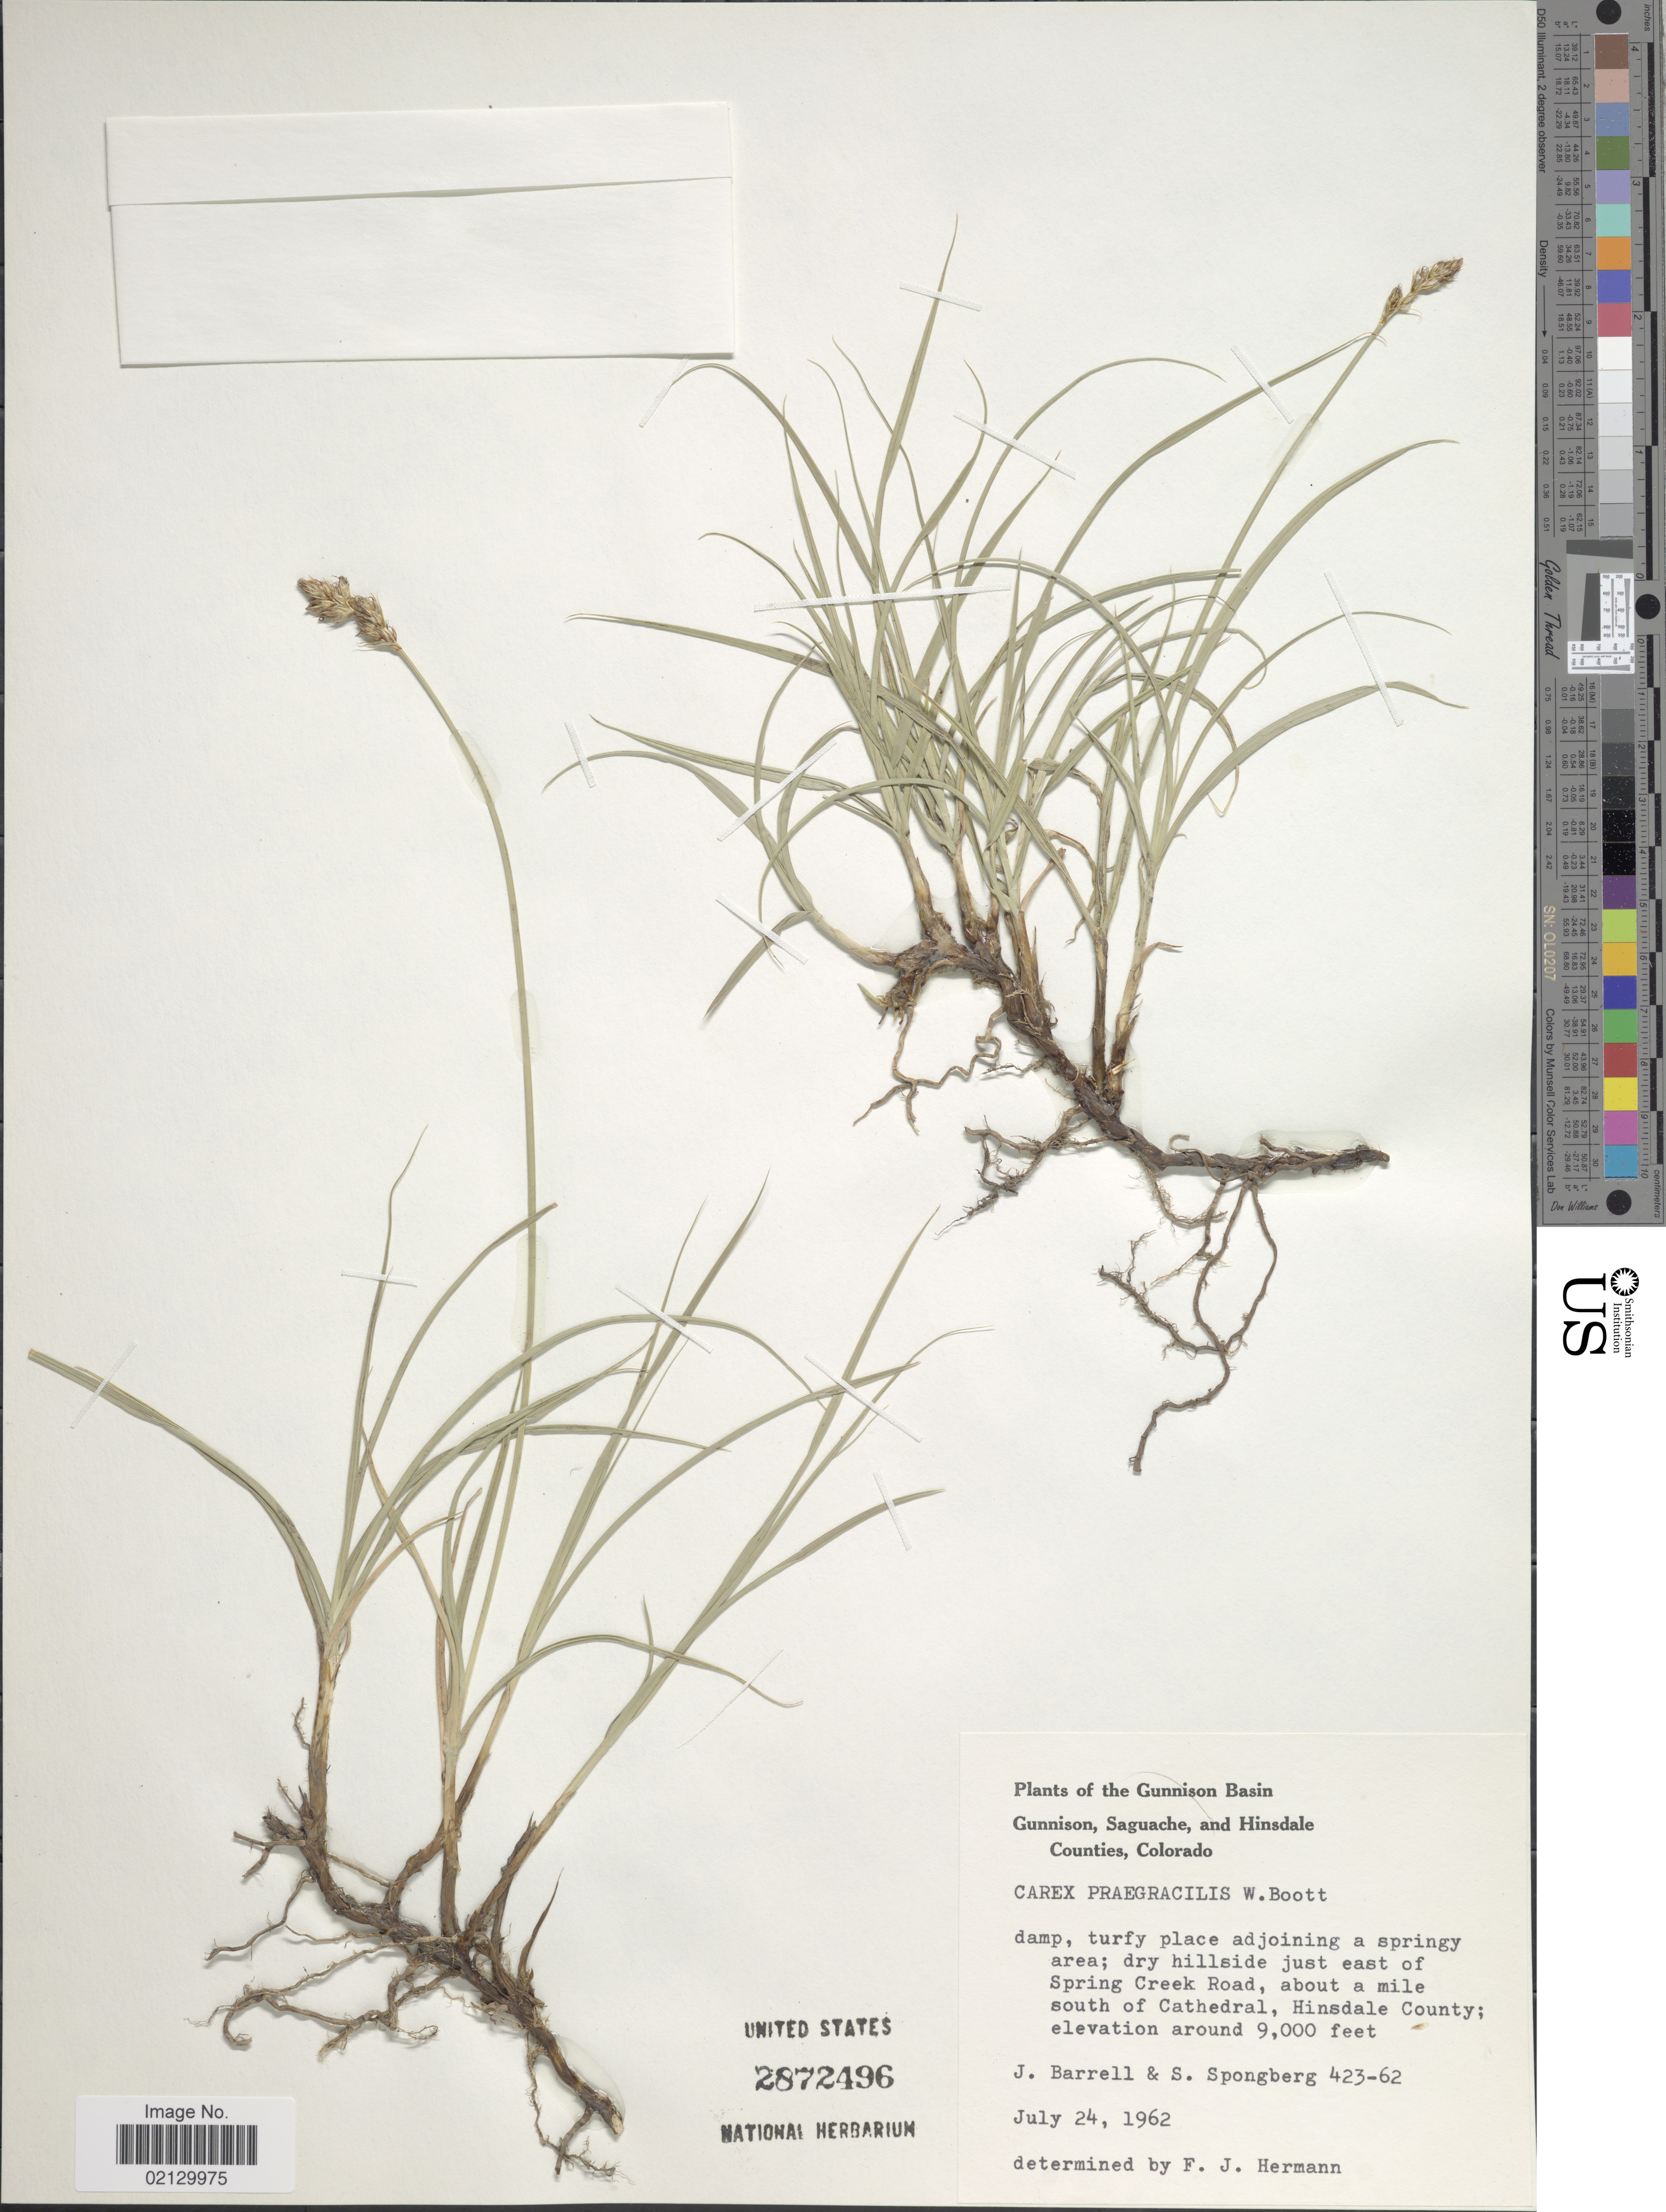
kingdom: Plantae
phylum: Tracheophyta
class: Liliopsida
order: Poales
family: Cyperaceae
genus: Carex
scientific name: Carex praegracilis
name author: W. Boott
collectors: J. Barrell & S. A.Spongberg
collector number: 423-62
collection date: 1962-07-24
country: United States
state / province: Colorado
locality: Gunnison Basin, Gunnison, Saguache, and Hinsdale Counties, dry hillside just east of Spring Creek Road, about a mile south of Cathedral, Hinsdale County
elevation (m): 2743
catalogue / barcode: US 2872496